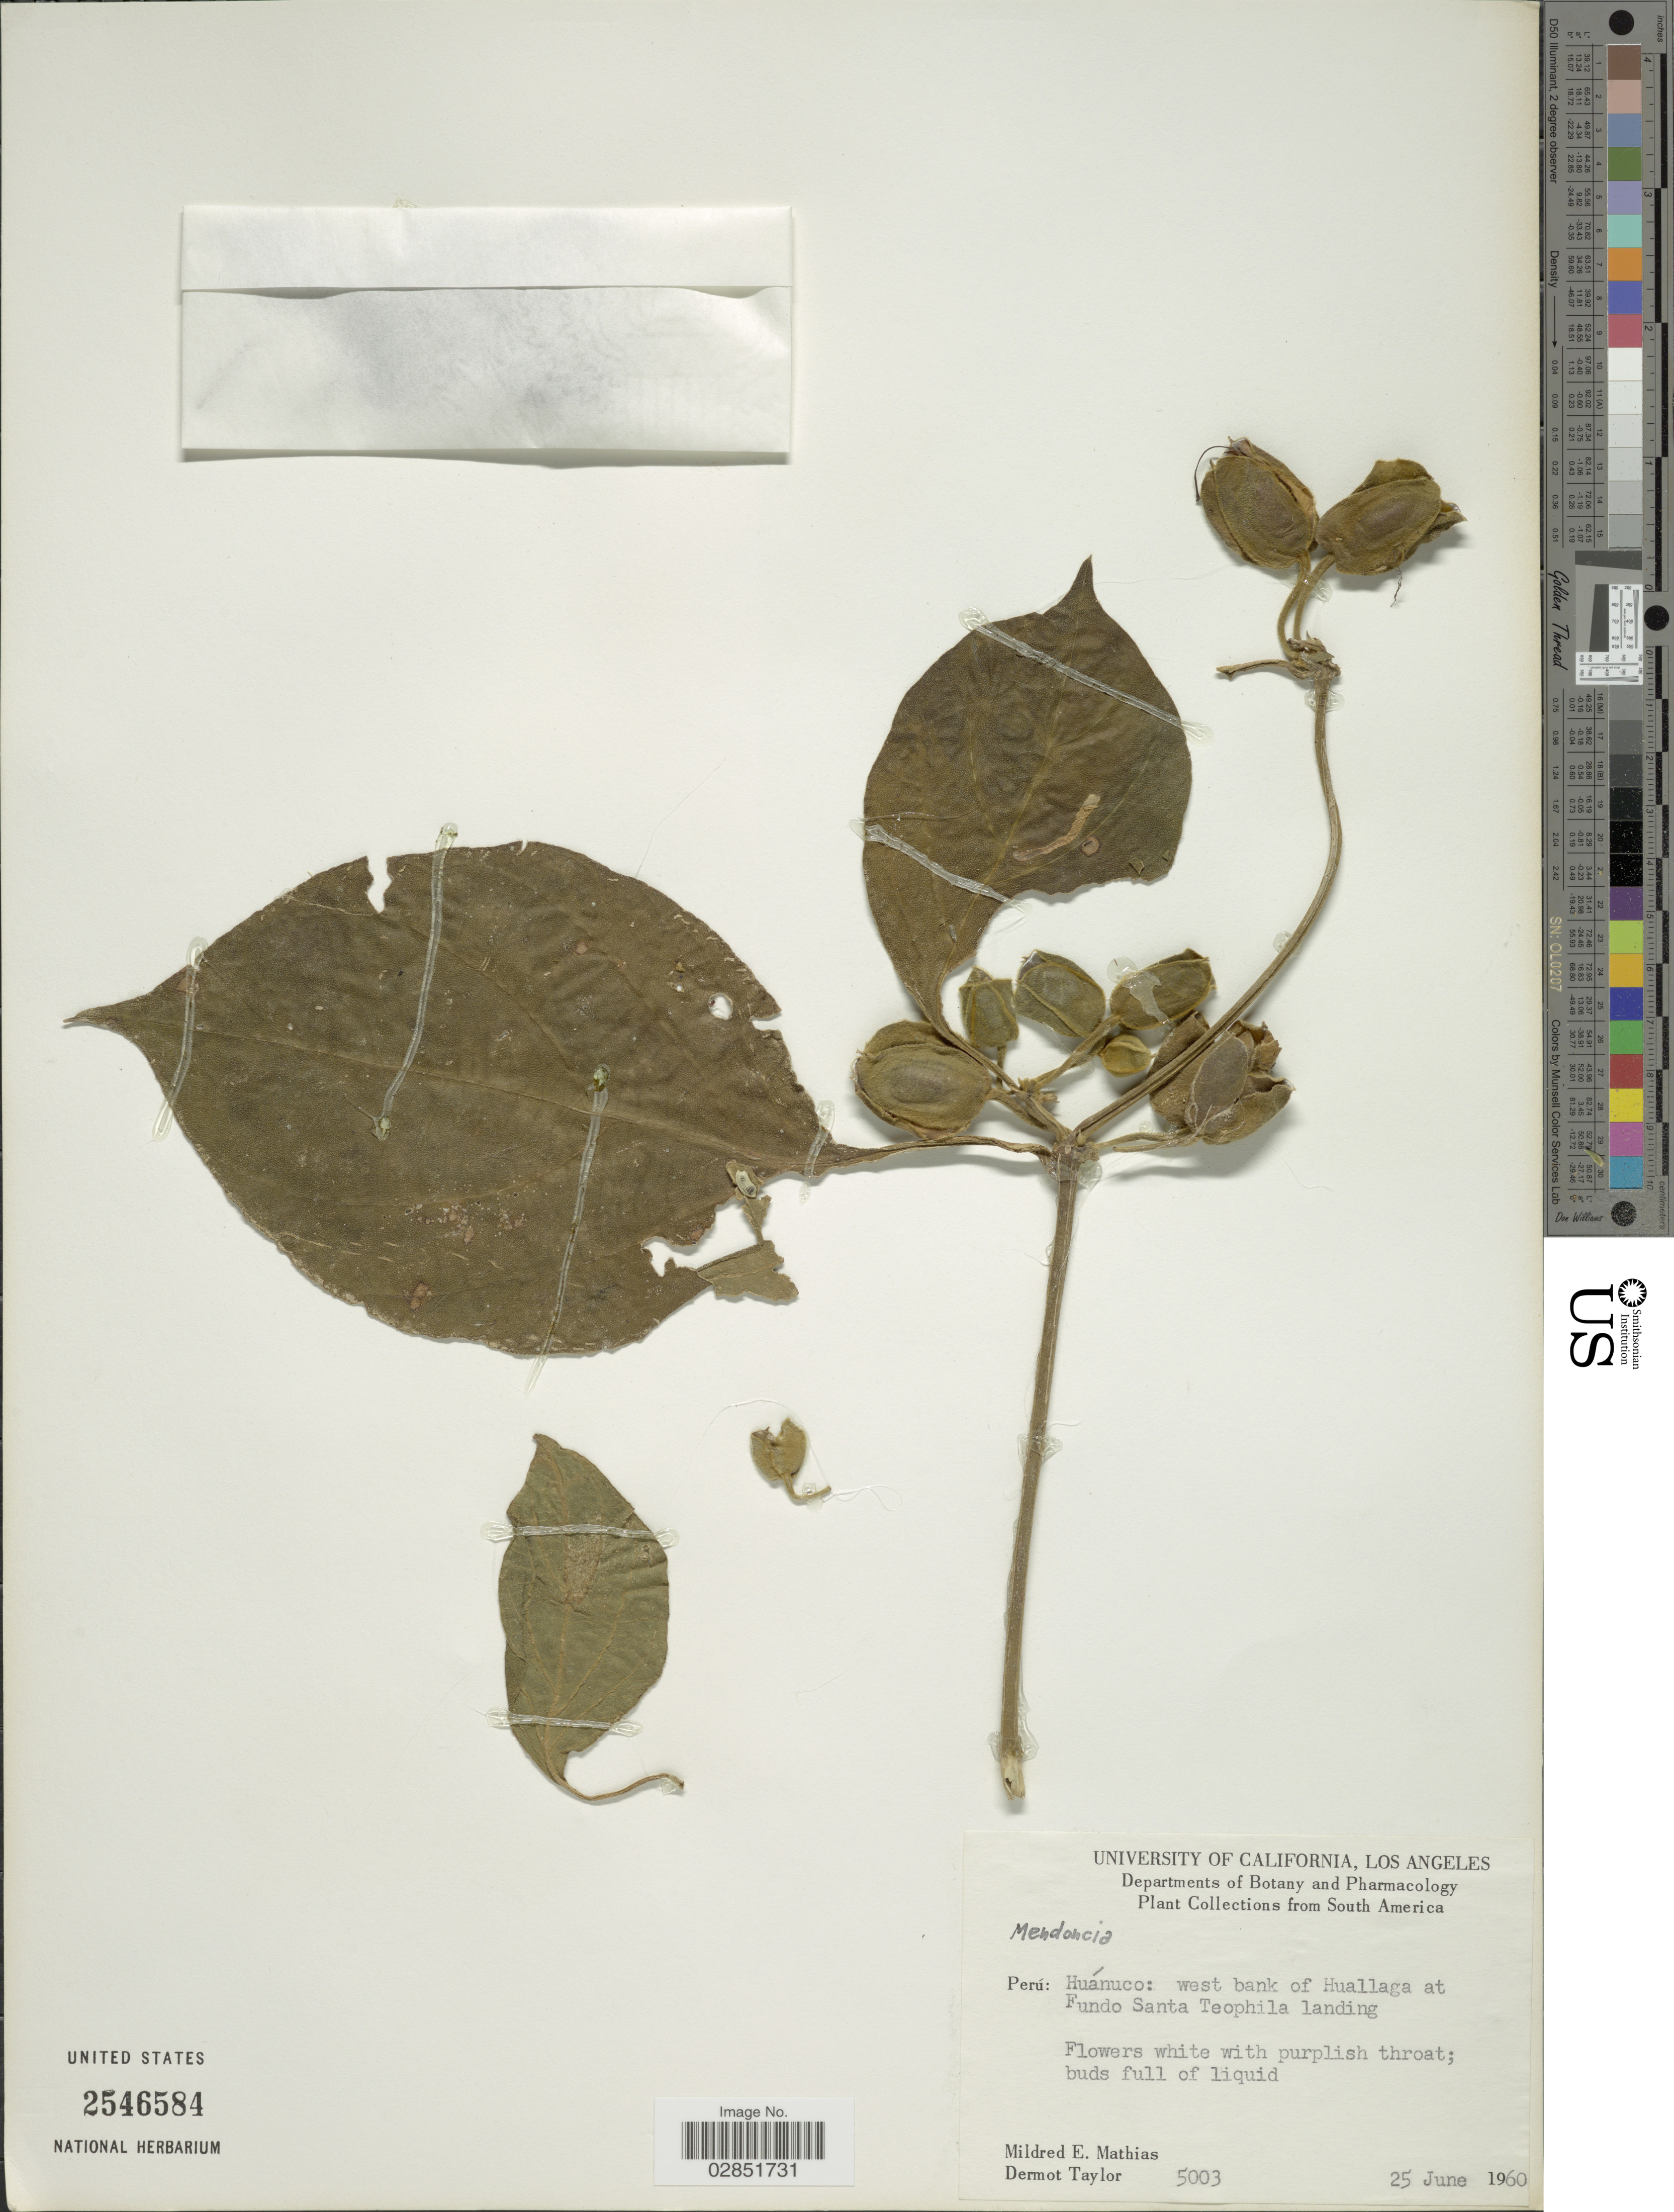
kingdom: Plantae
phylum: Tracheophyta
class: Magnoliopsida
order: Lamiales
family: Acanthaceae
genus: Mendoncia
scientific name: Mendoncia sp.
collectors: M. E. Mathias & D. Taylor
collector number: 5003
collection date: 1960-06-25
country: Peru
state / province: Huánuco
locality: West bank of Huallaga at Fundo Santa Teophila landing.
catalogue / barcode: US 2546584